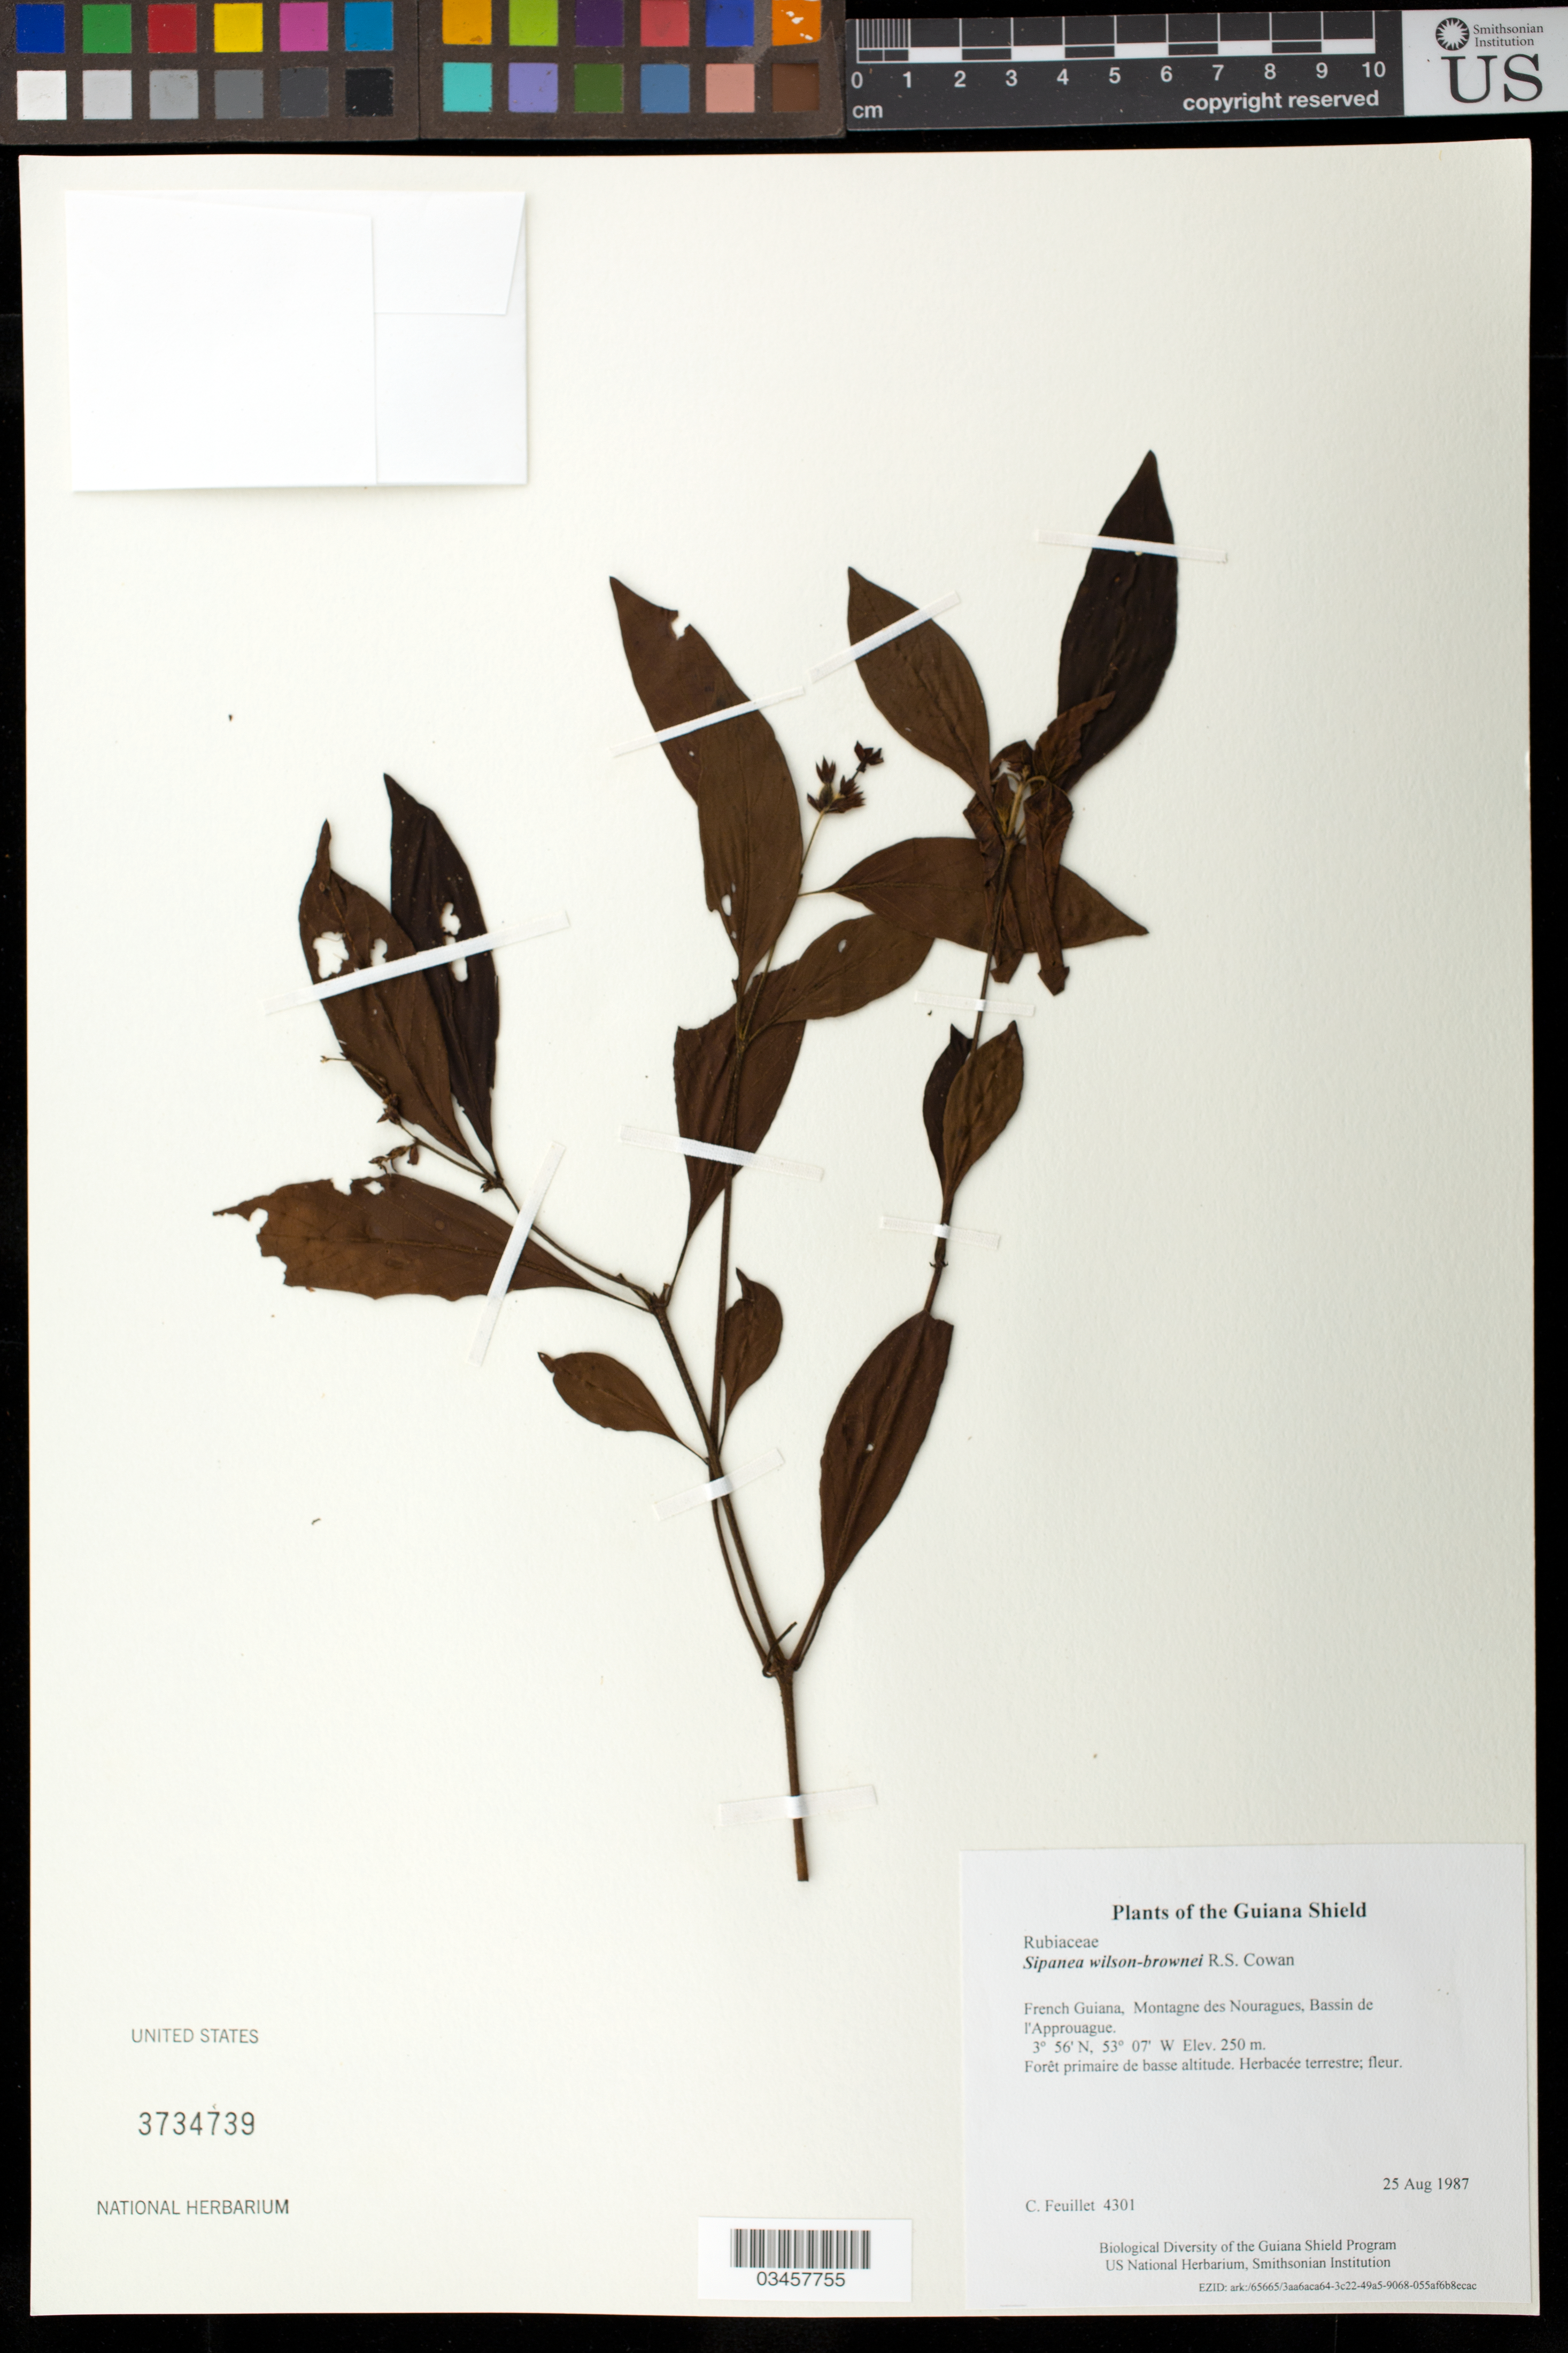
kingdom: Plantae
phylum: Tracheophyta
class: Magnoliopsida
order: Gentianales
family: Rubiaceae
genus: Sipanea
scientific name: Sipanea wilson-brownei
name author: R.S. Cowan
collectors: C. Feuillet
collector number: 4301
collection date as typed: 25 Aug 1987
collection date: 1987-08-25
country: French Guiana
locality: Montagne des Nouragues, Bassin de l'Approuague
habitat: Forêt primaire de basse altitude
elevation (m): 250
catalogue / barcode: US 3734739